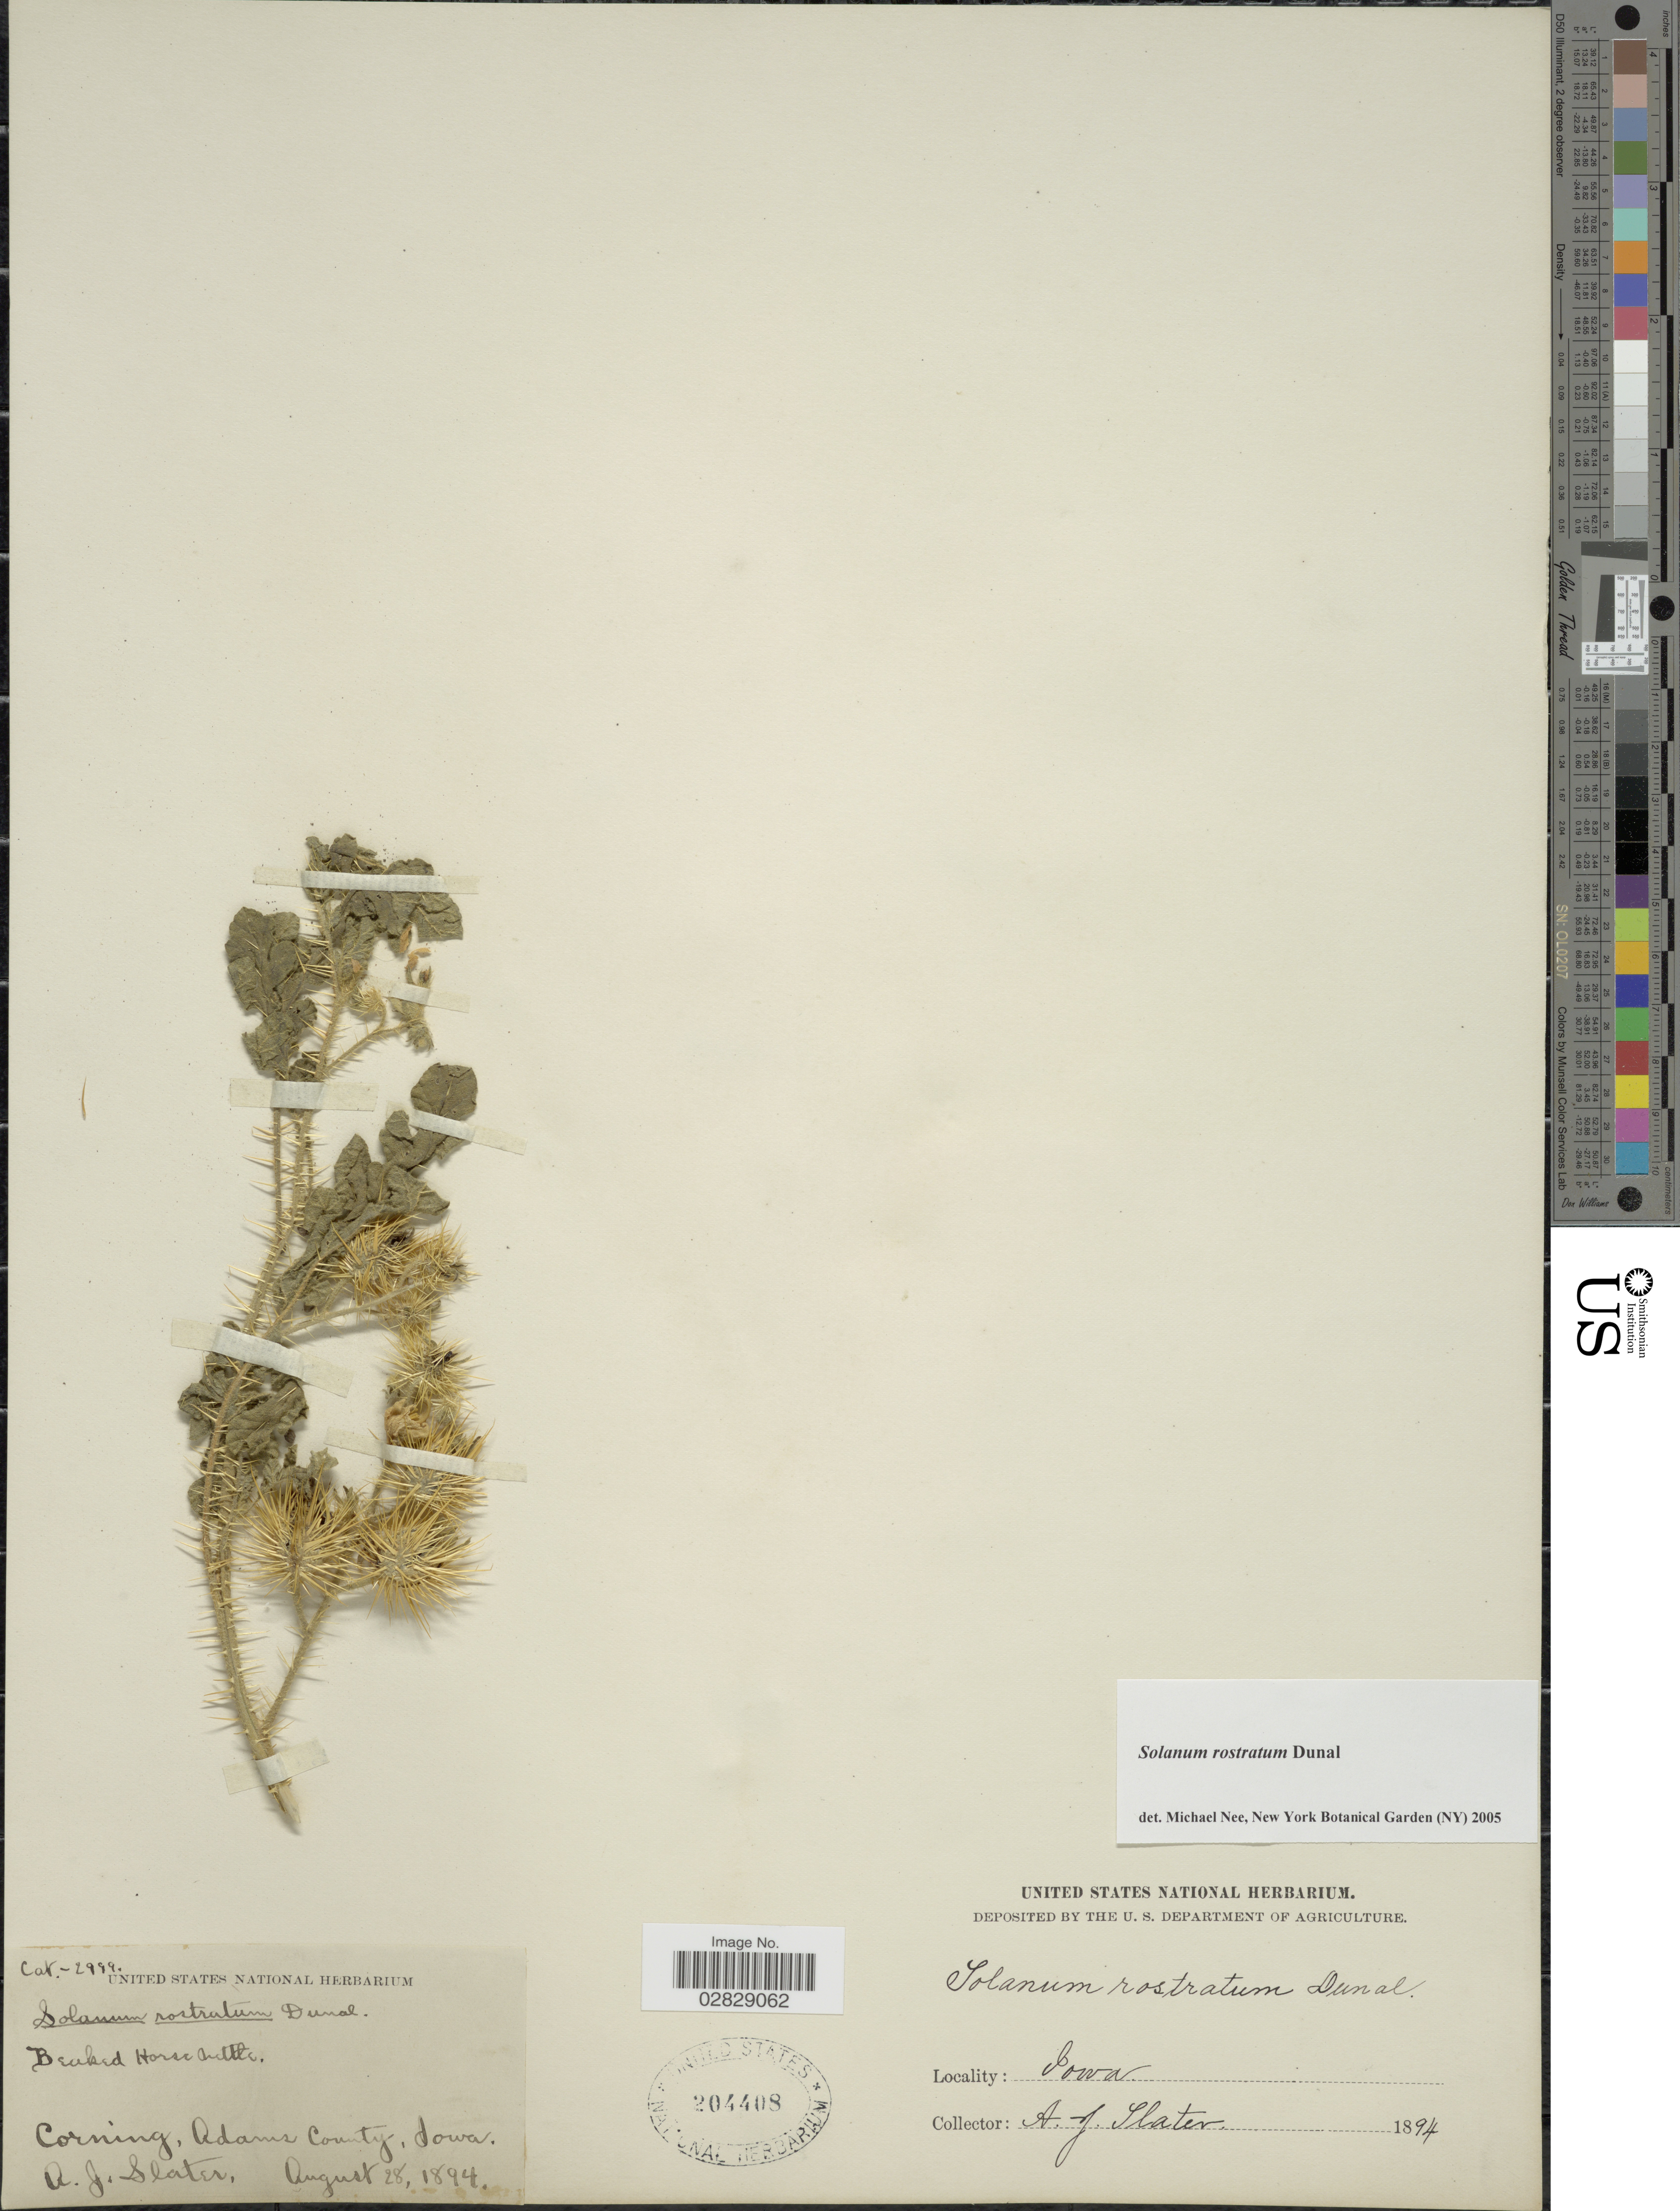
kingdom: Plantae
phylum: Tracheophyta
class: Magnoliopsida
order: Solanales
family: Solanaceae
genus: Solanum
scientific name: Solanum rostratum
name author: Dunal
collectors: A. Slater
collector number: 2999?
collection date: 1894-08-28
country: United States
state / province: Iowa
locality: Corning, Adams County.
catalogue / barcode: US 204408